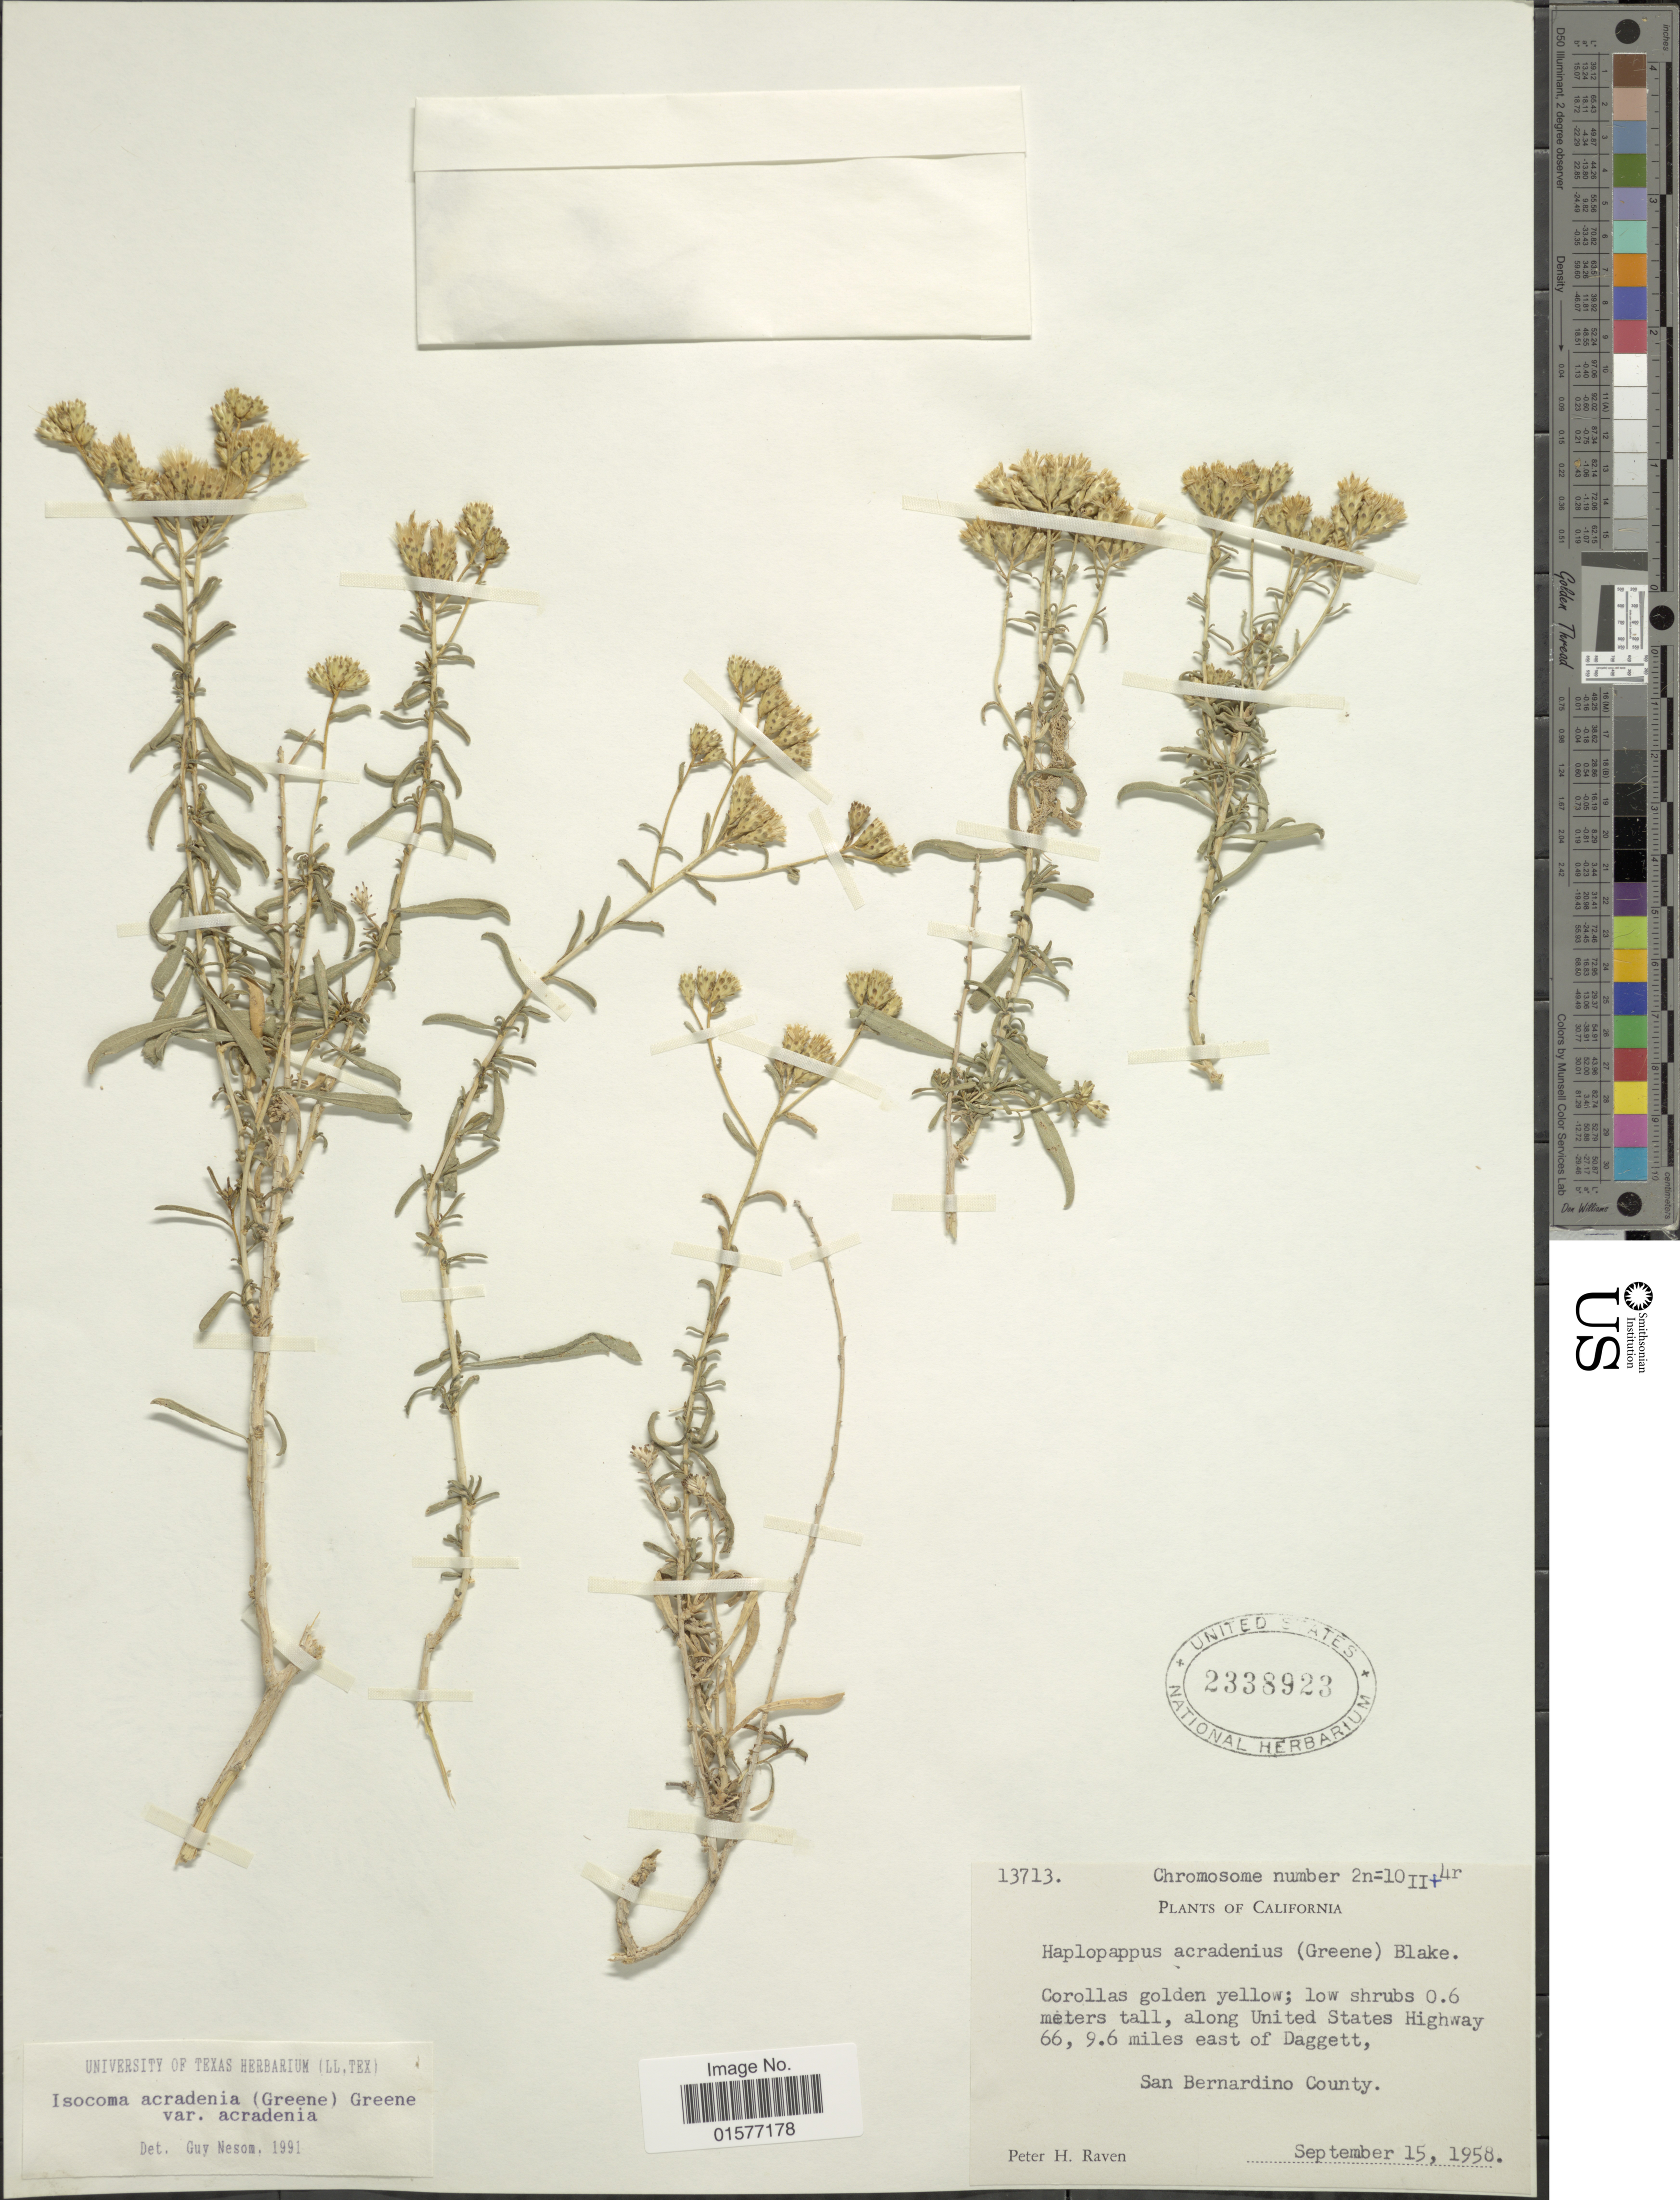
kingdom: Plantae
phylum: Tracheophyta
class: Magnoliopsida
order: Asterales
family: Asteraceae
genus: Isocoma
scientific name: Isocoma acradenia var. acradenia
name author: (Greene) Greene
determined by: Urbatsch, Lowell E., Curator (LSU), Louisiana State University (UNITED STATES)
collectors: P. H. Raven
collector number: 13713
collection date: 1958-09-15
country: United States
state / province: California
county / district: San Bernardino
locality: Along Uinted States Highway 66, 9.6 miles east of Daggett, San Bernardino County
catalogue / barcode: US 2338923